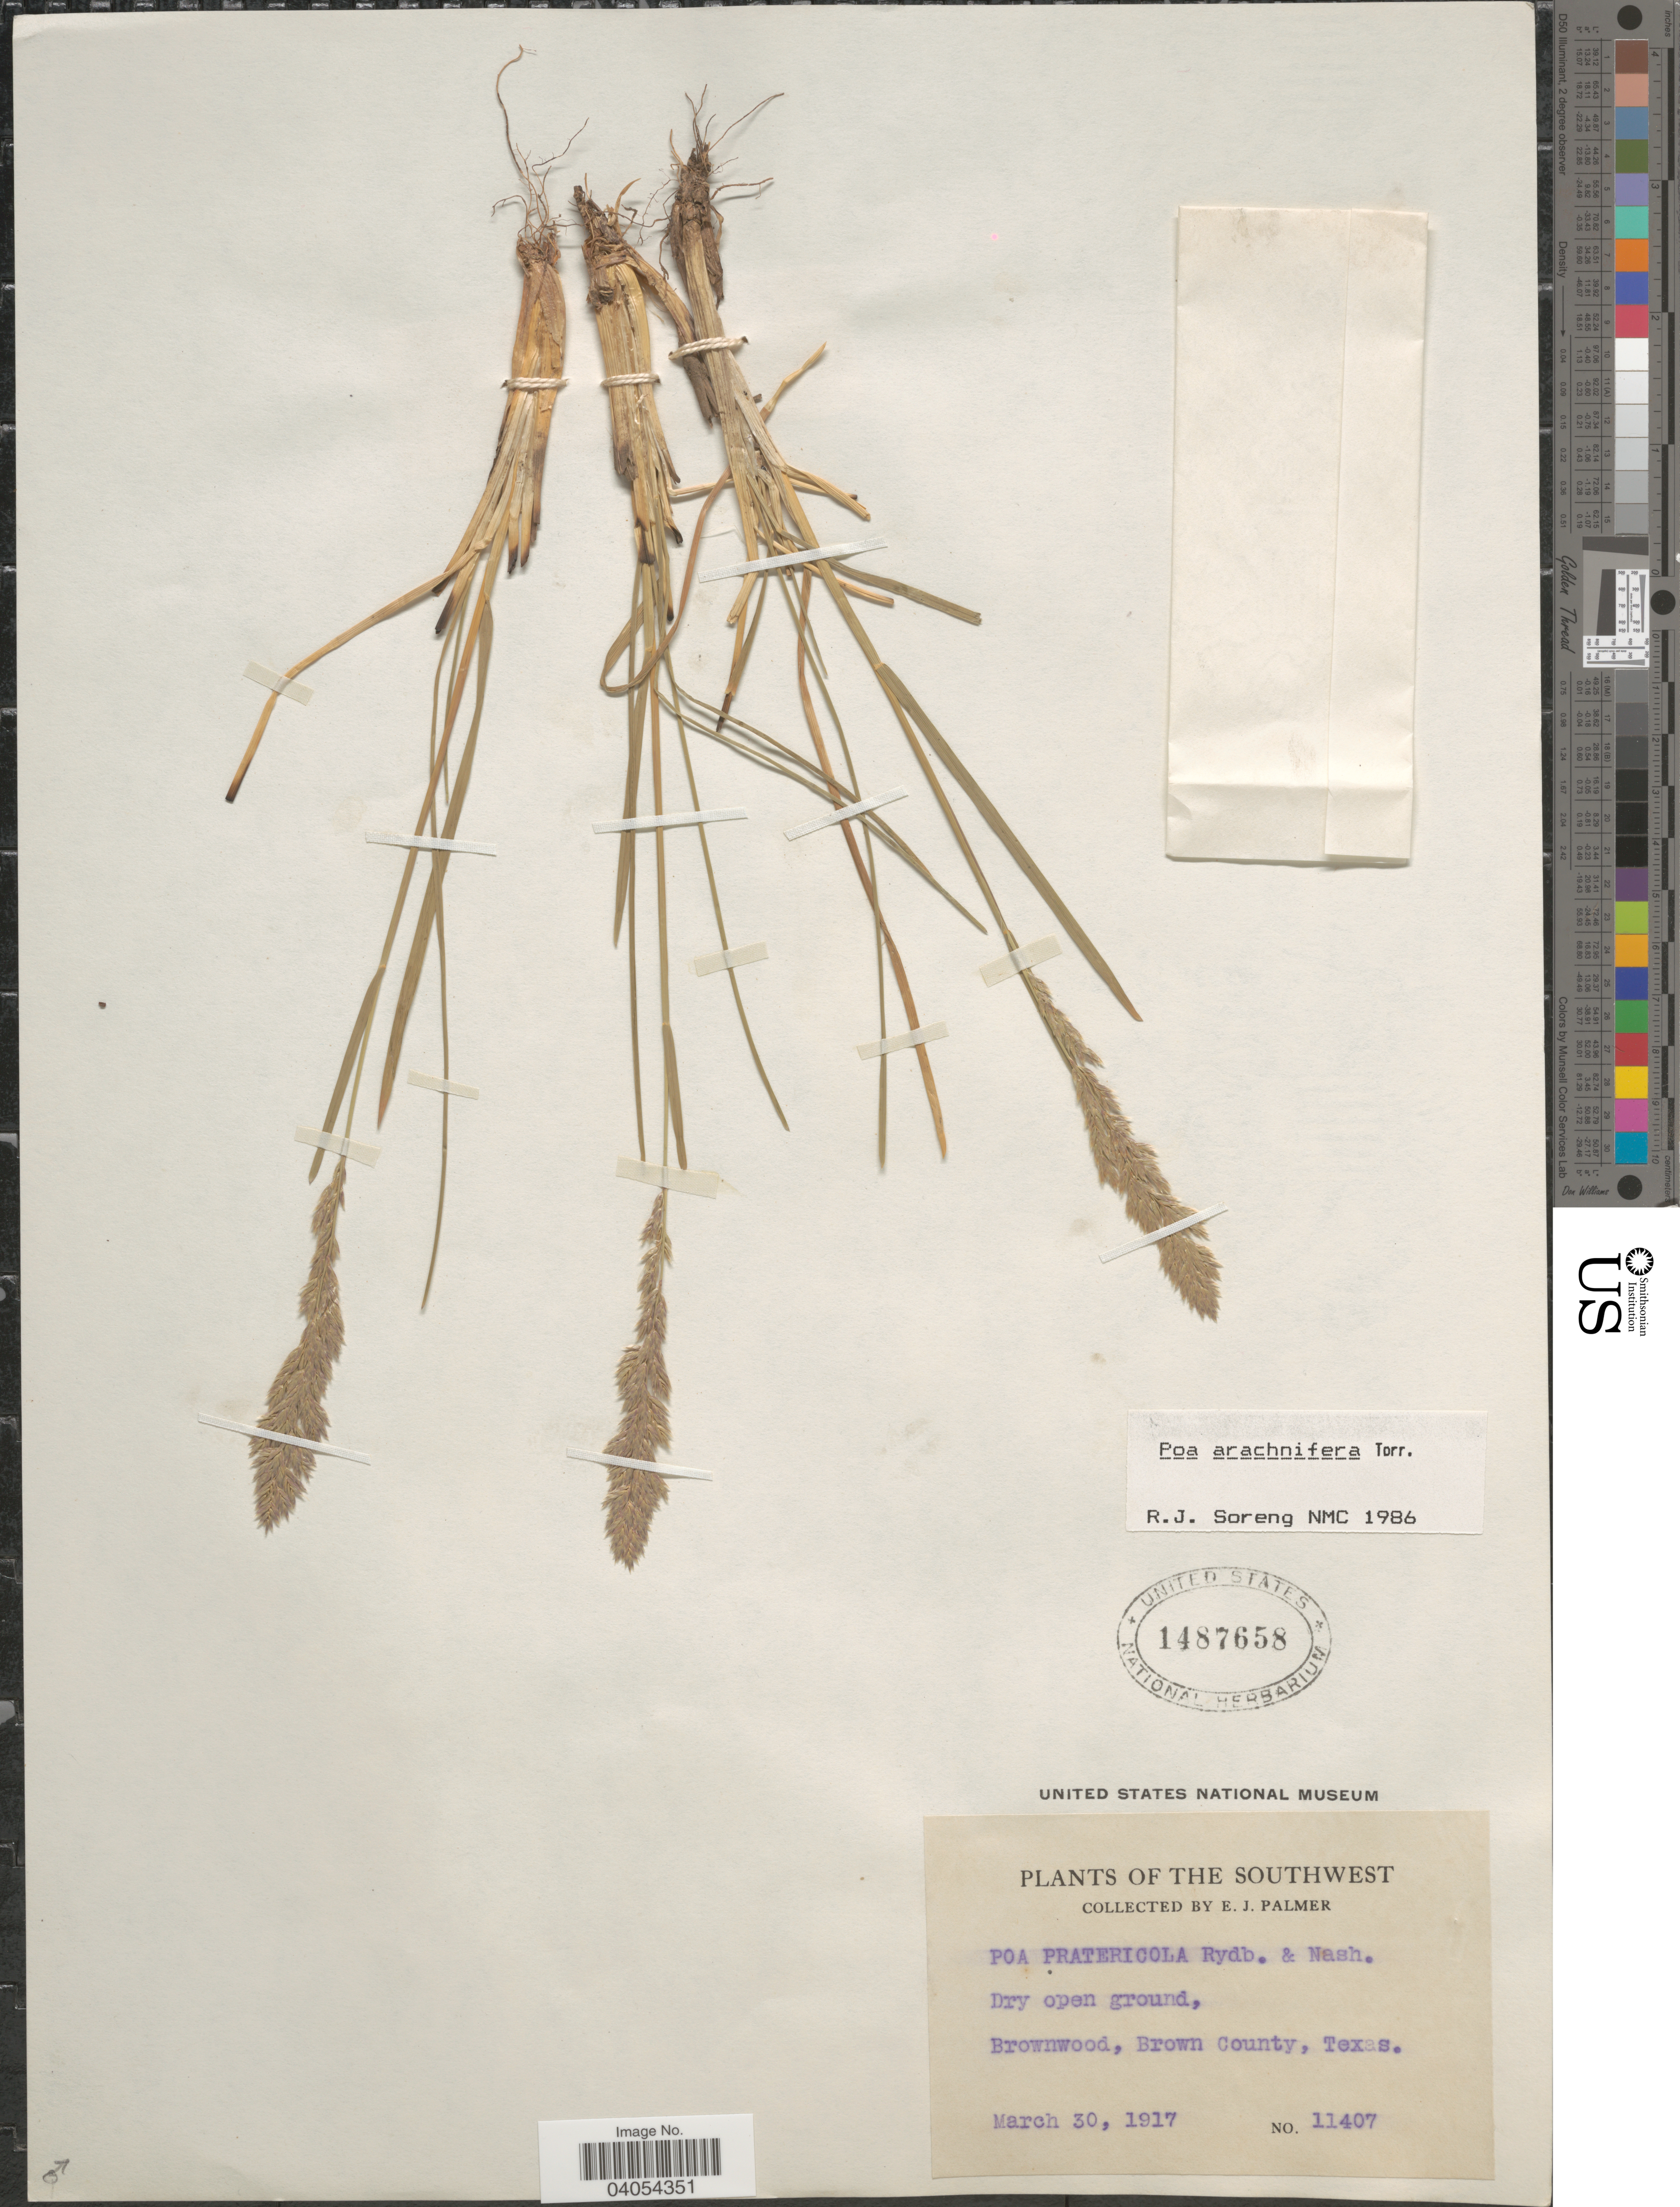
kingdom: Plantae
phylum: Tracheophyta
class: Liliopsida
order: Poales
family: Poaceae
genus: Poa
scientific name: Poa arachnifera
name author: Torr.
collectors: E. J. Palmer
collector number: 11407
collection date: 1917-03-30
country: United States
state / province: Texas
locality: The Southwest. Brownwood, Brown County.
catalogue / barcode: US 1487658